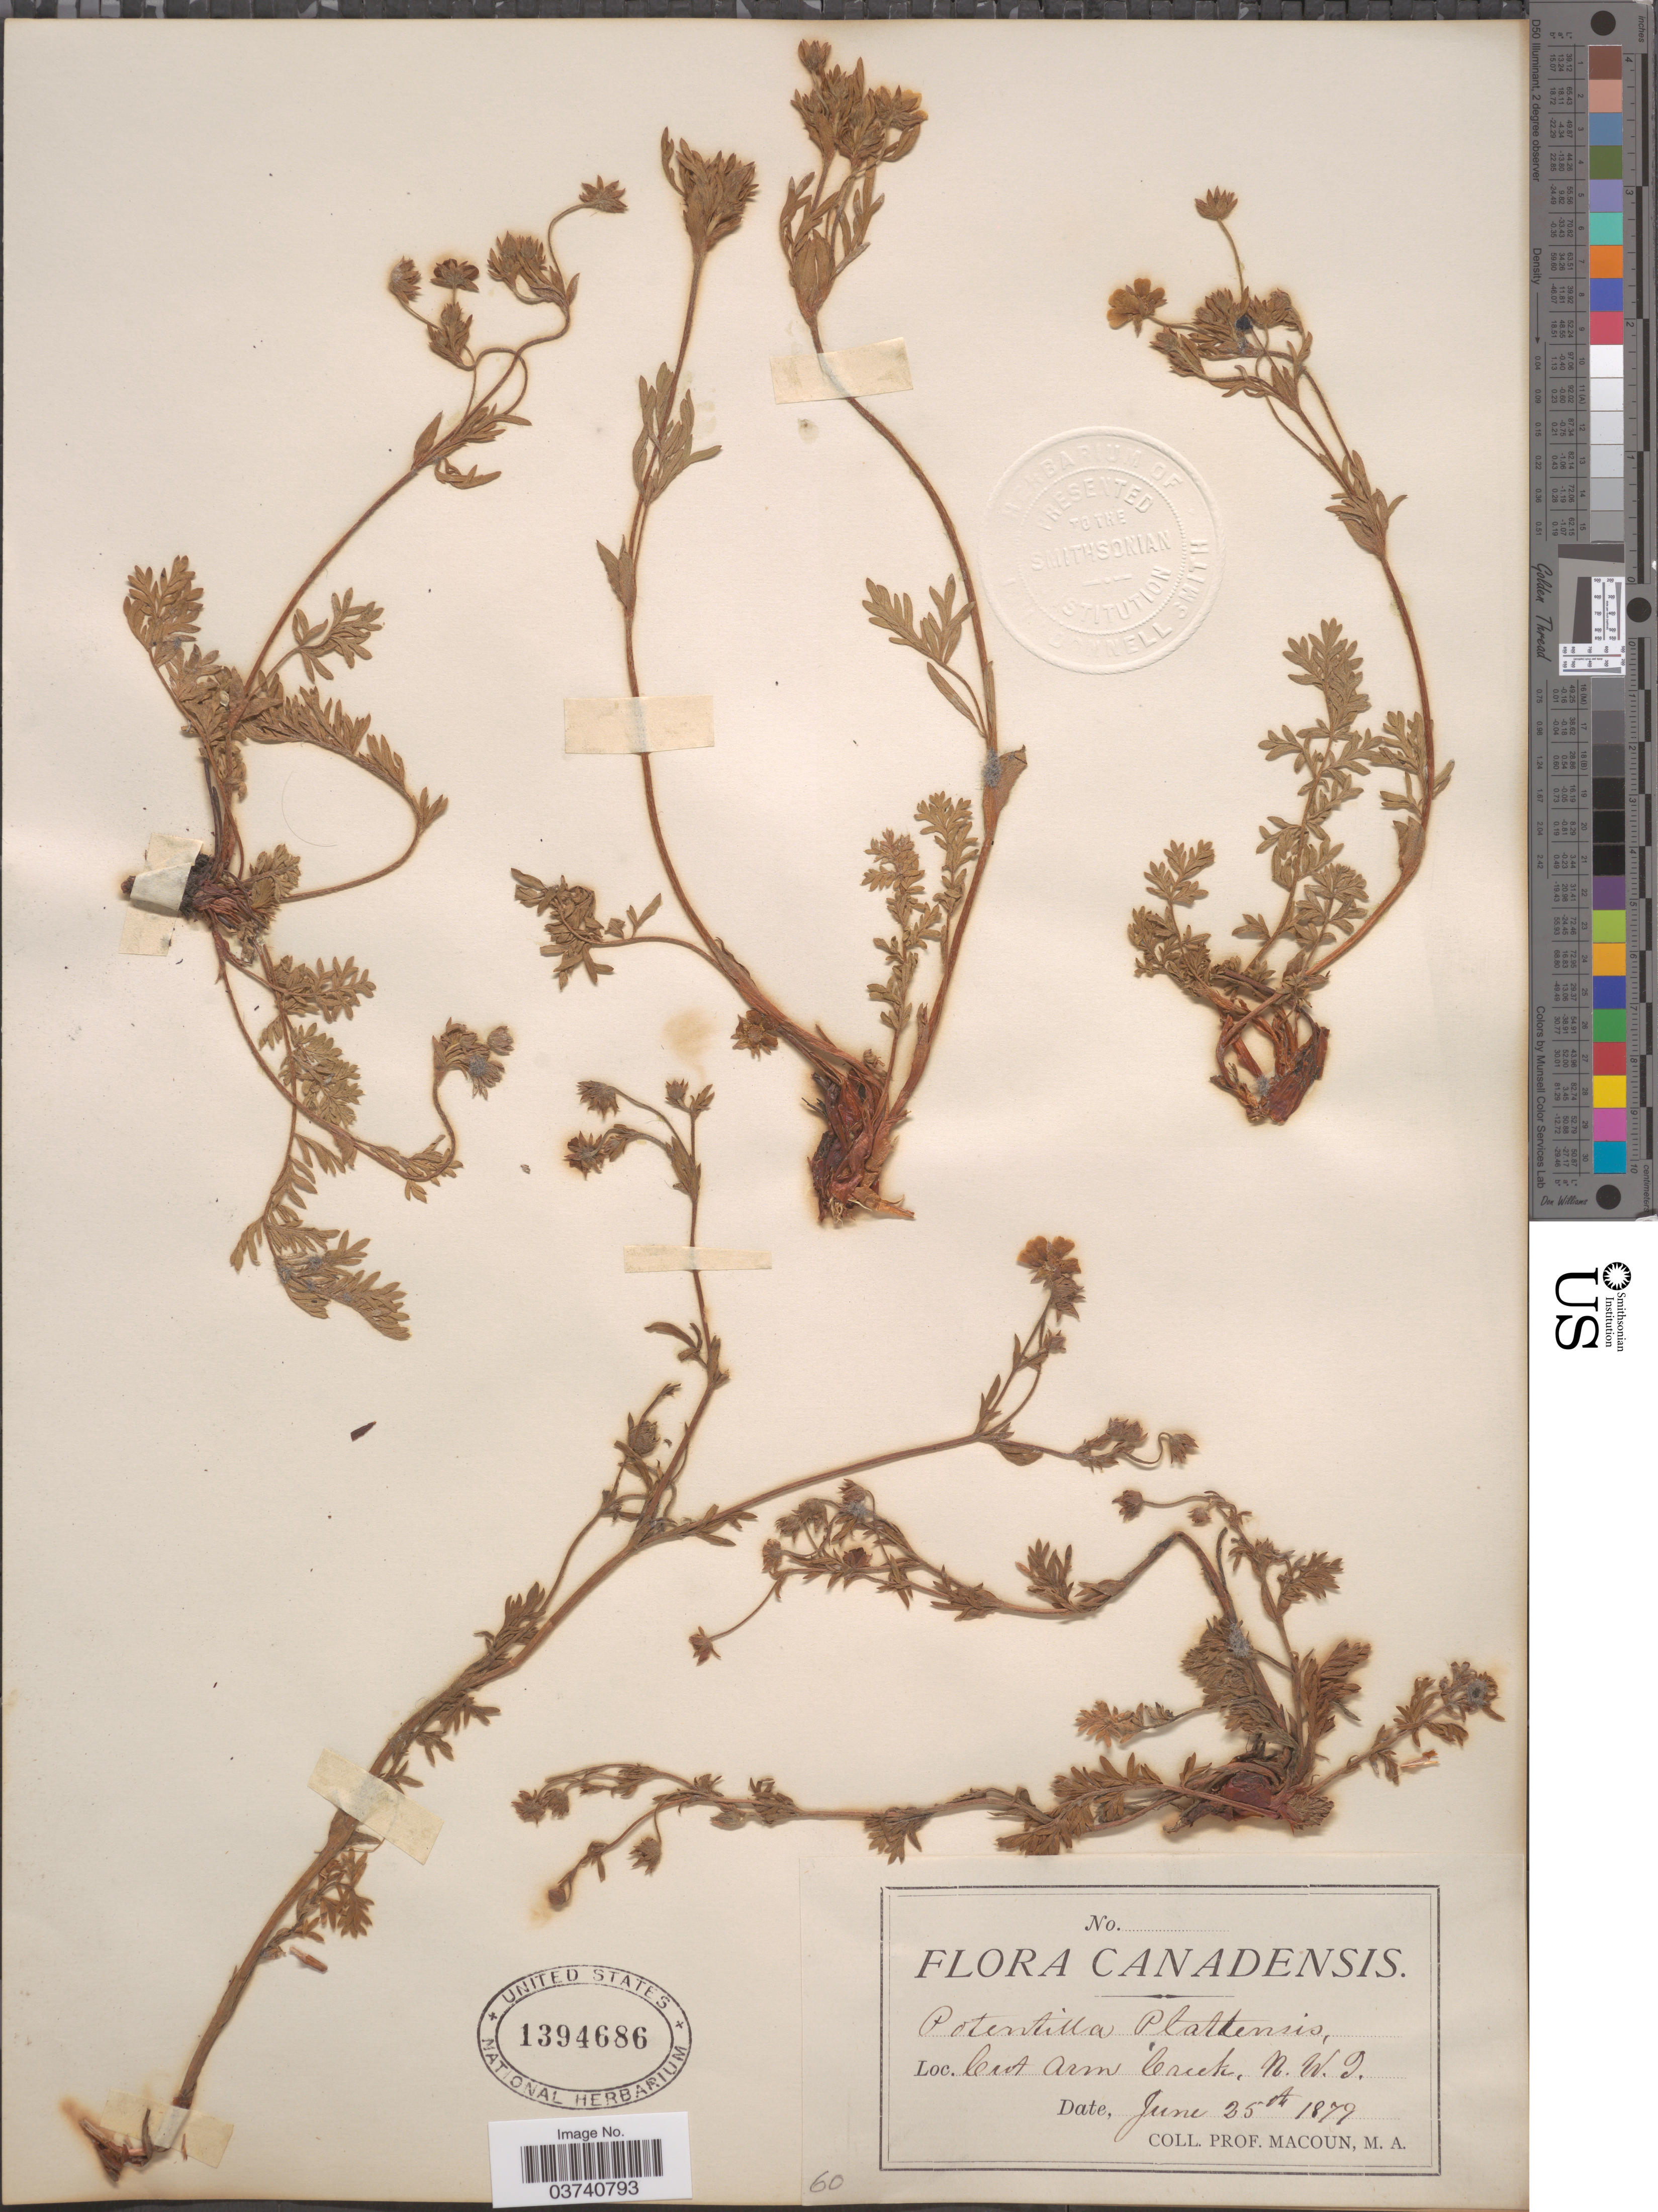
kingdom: Plantae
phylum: Tracheophyta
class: Magnoliopsida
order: Rosales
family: Rosaceae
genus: Potentilla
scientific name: Potentilla plattensis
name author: Nutt.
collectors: Prof. Macoun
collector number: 60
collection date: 1879-06-25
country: Canada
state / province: Northwest Territories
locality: Cut Arm Creek, N. W. T.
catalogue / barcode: US 1394686